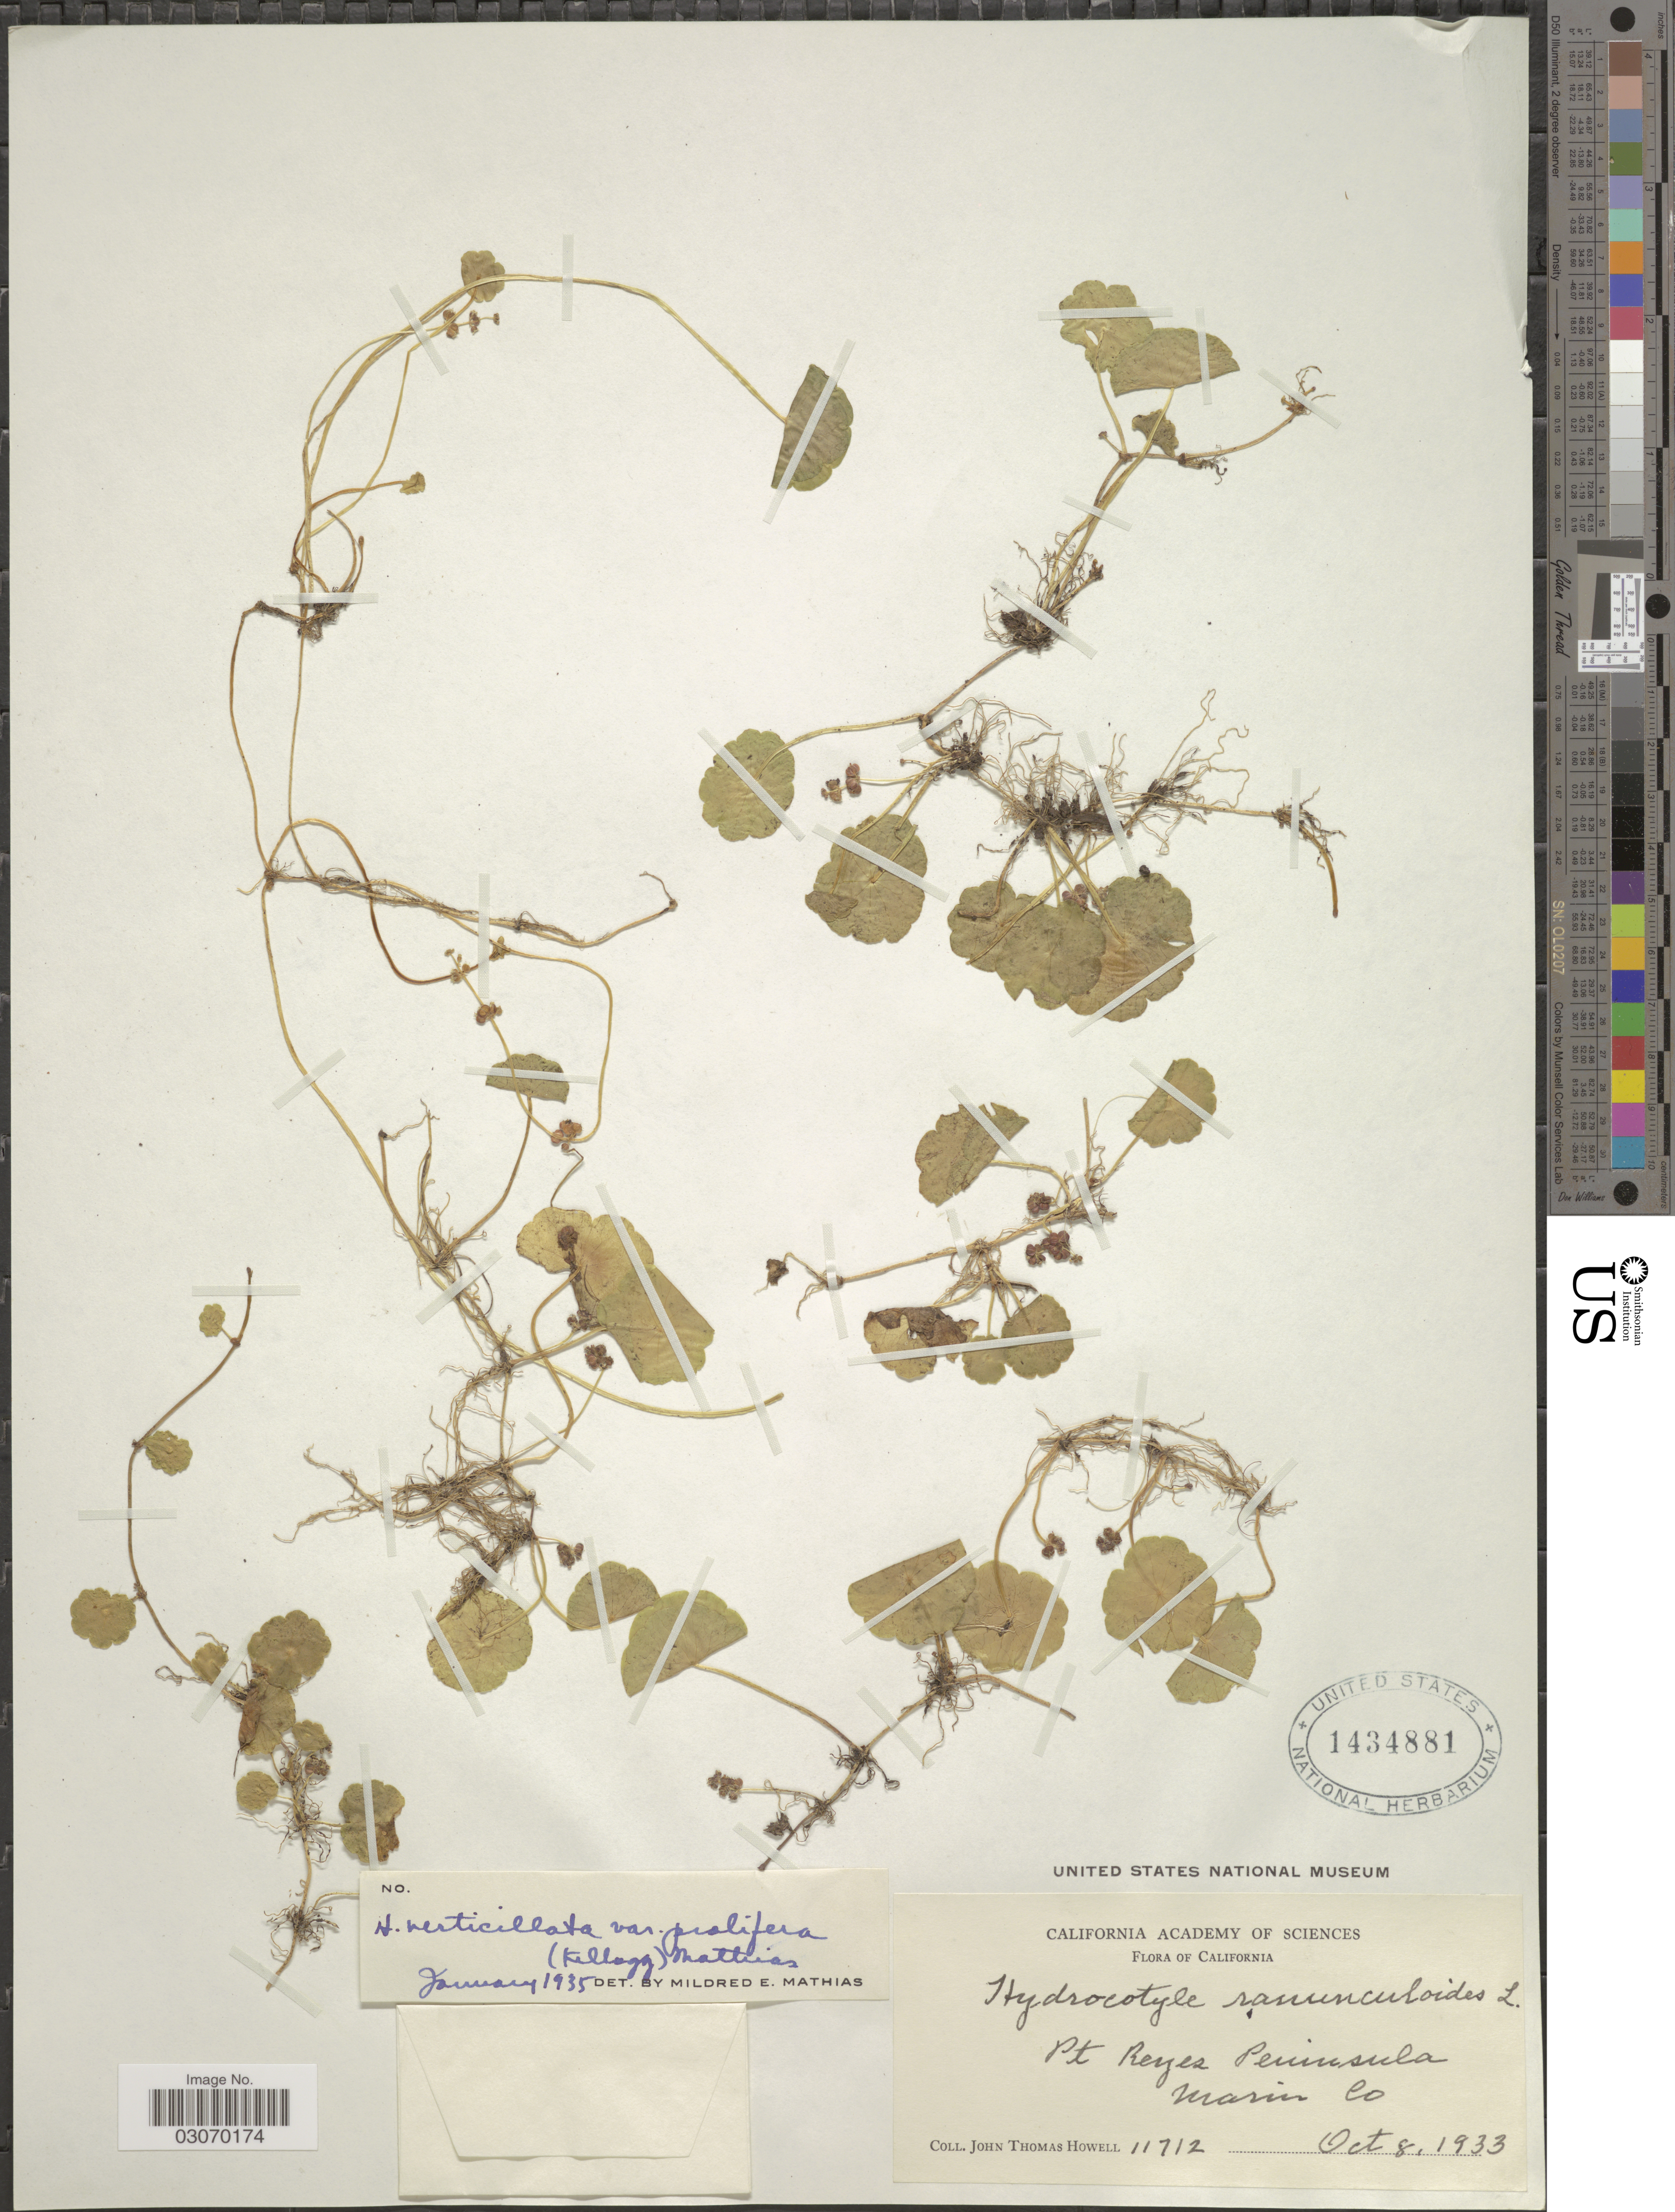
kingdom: Plantae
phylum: Tracheophyta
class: Magnoliopsida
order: Apiales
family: Araliaceae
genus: Hydrocotyle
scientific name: Hydrocotyle verticillata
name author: Thunb.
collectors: J. T. Howell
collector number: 11712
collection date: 1933-10-08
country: United States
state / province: California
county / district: Marin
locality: Pt Reyes Peninsula. Marin Co.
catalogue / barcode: US 1434881